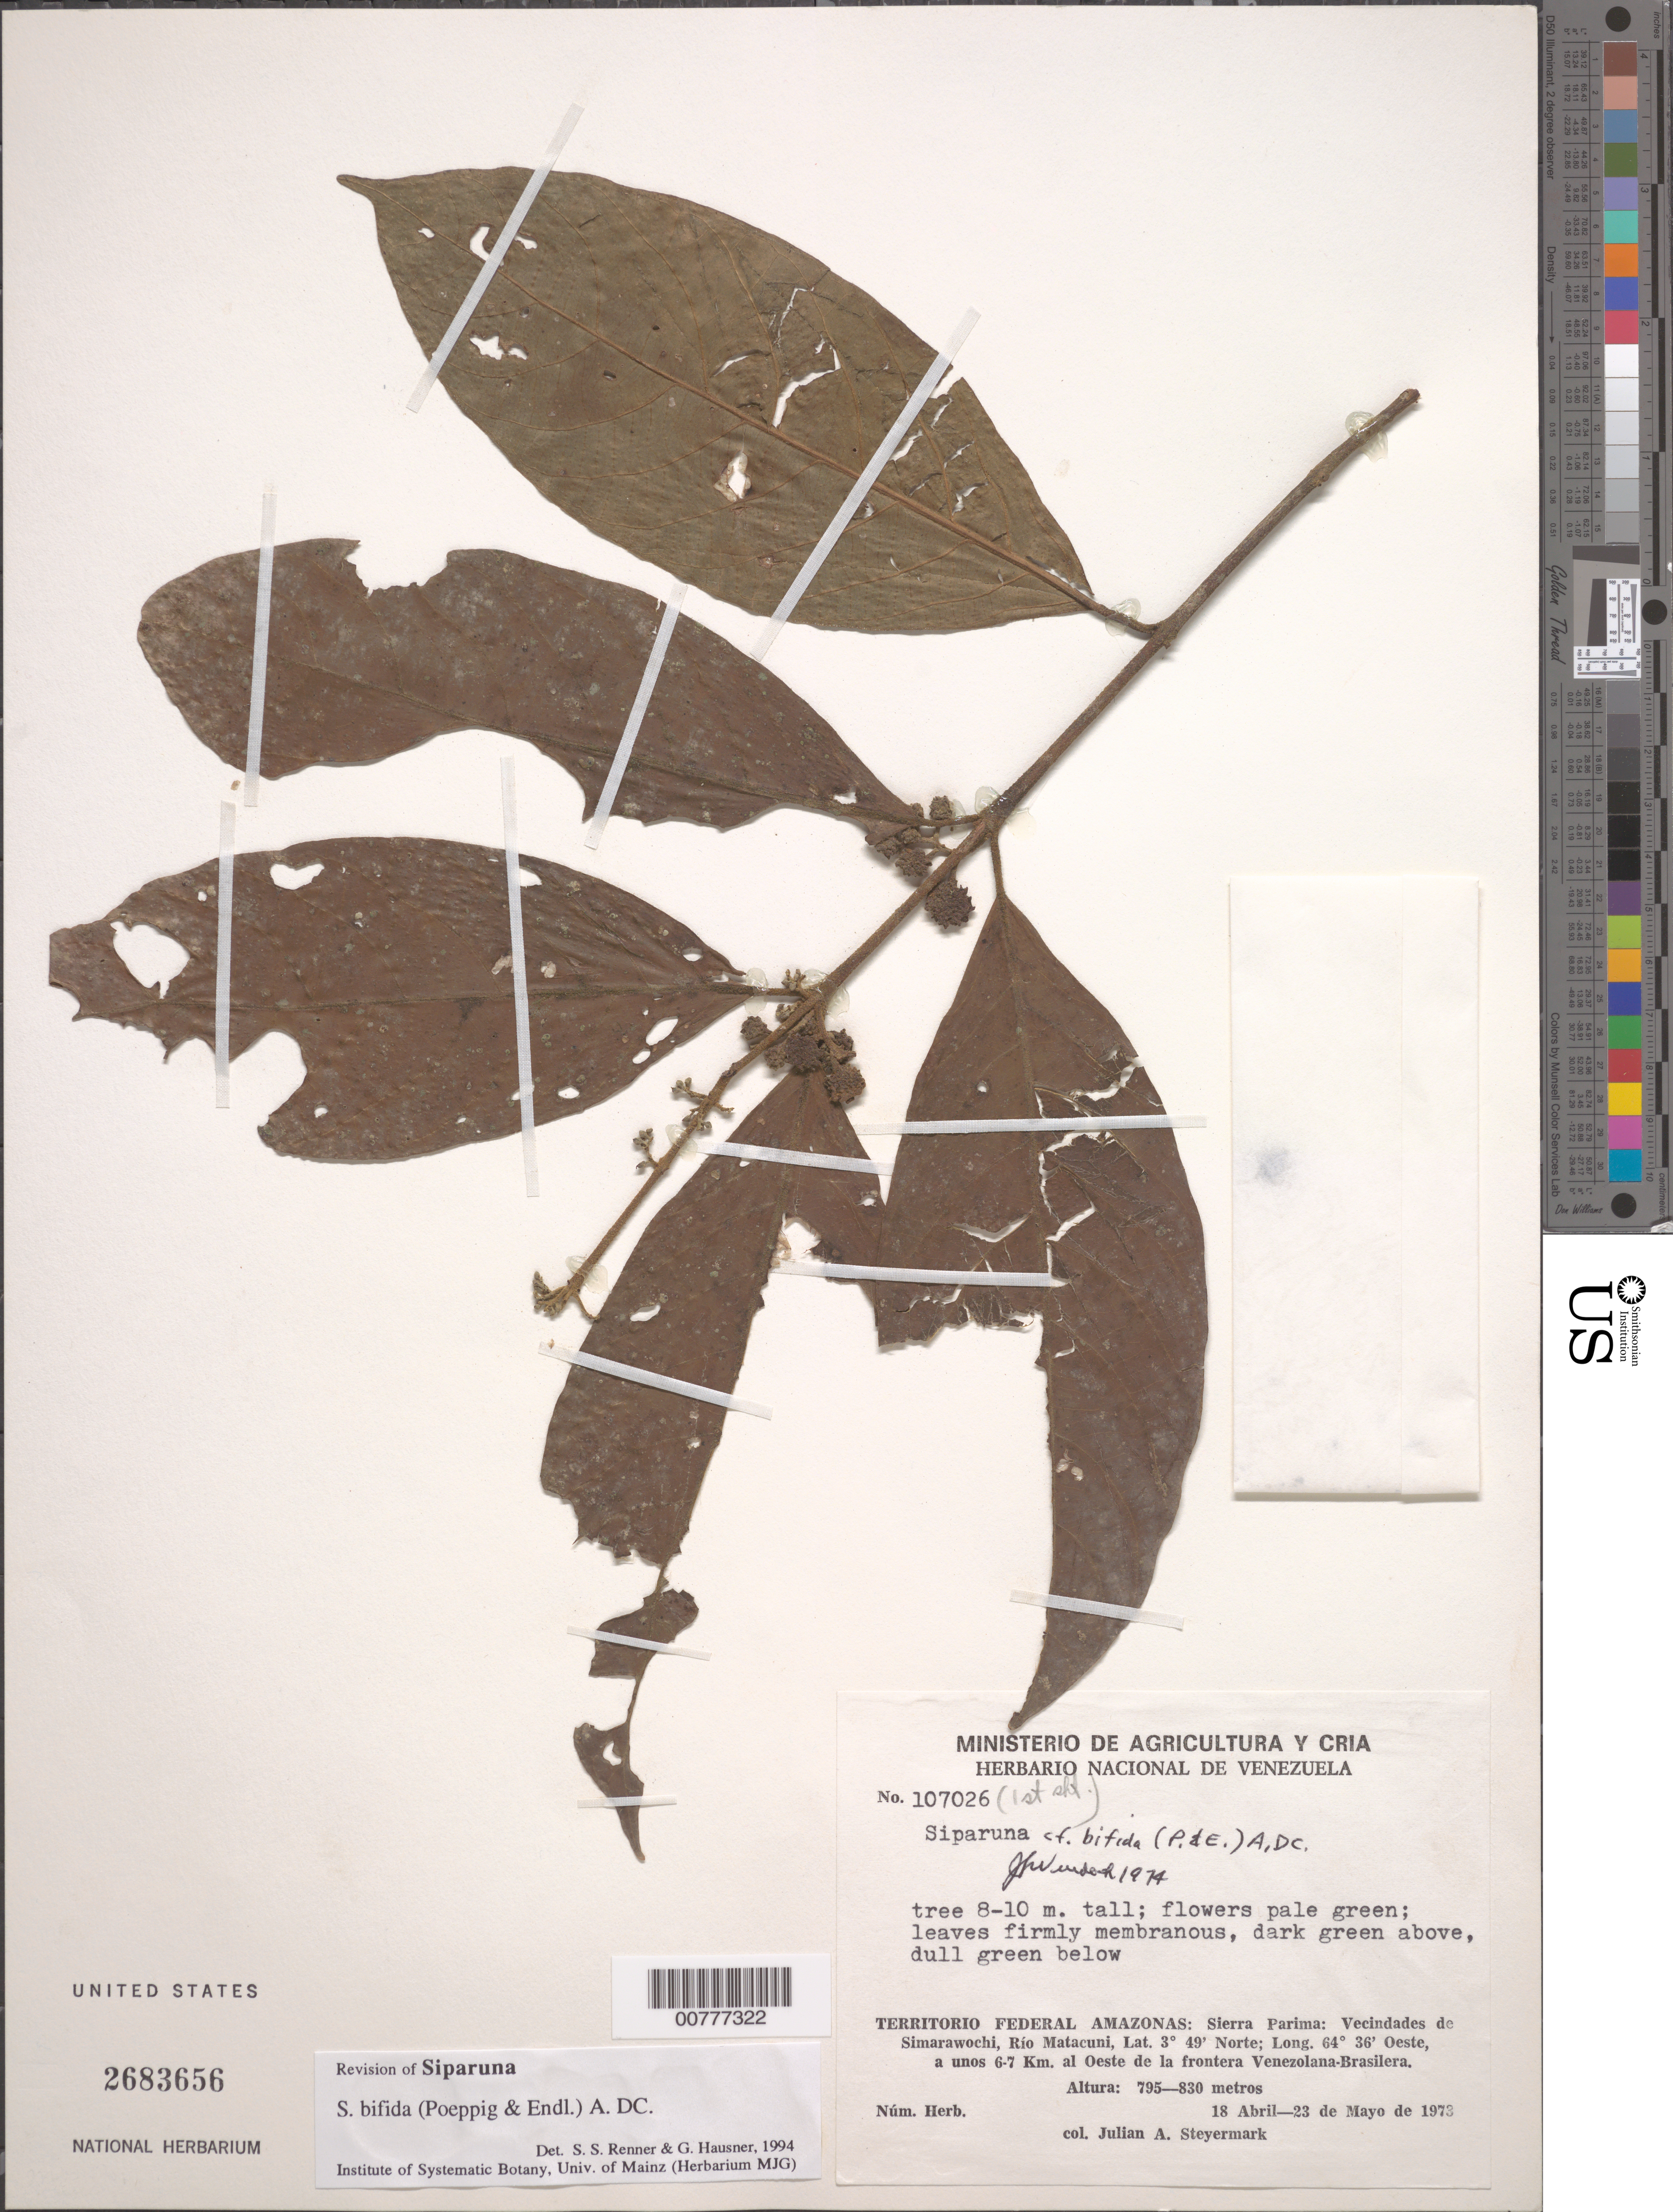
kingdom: Plantae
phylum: Tracheophyta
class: Magnoliopsida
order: Laurales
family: Siparunaceae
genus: Siparuna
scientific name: Siparuna bifida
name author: (Poepp. & Endl.) A. DC.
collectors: J. Steyermark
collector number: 107026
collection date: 1973-04-13/1973-05-23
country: Venezuela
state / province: Amazonas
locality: Territorio Federal Amazonas: Sierra Parima: Vecindades de Simarawochi, Río Matacuni, a unos 6-7 Km. al Oeste de la frontera Venezolana-Brasilera.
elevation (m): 795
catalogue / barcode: US 2683656